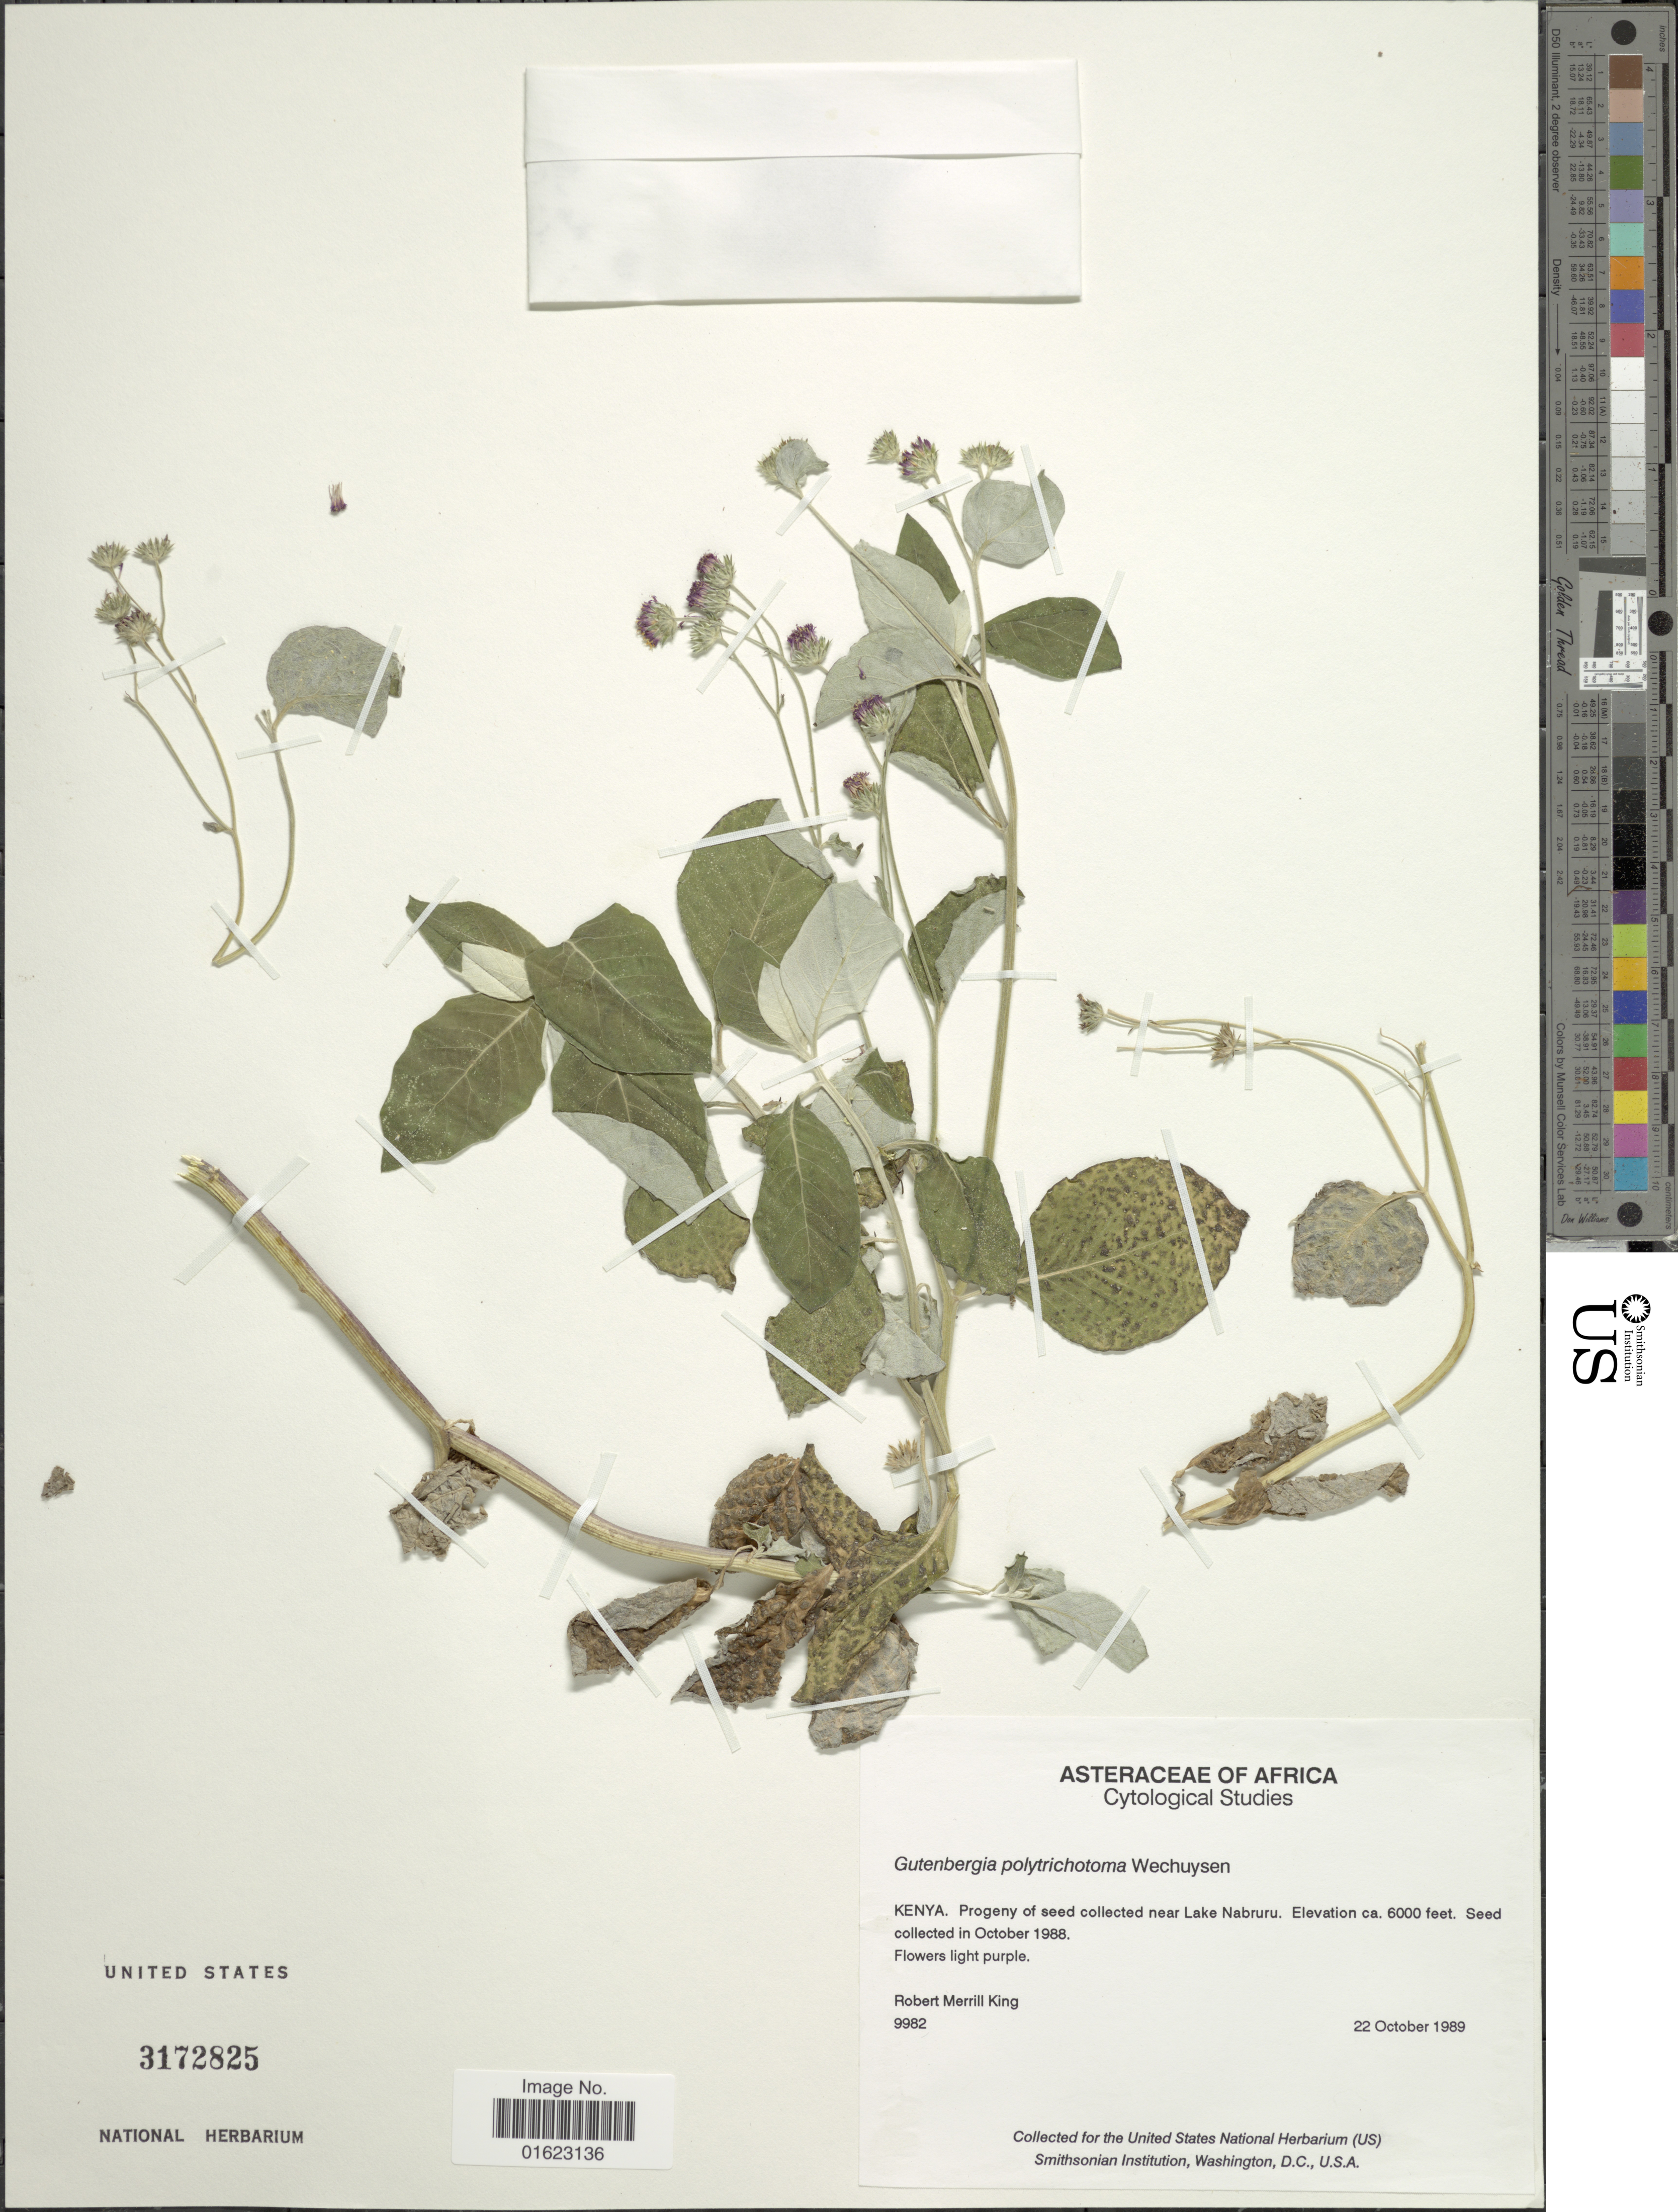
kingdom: Plantae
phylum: Tracheophyta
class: Magnoliopsida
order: Asterales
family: Asteraceae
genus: Gutenbergia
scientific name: Gutenbergia sp.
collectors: R. M. King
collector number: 9982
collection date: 1989-10-22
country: Kenya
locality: Africa. Kenya.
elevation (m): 1829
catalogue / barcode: US 3172825